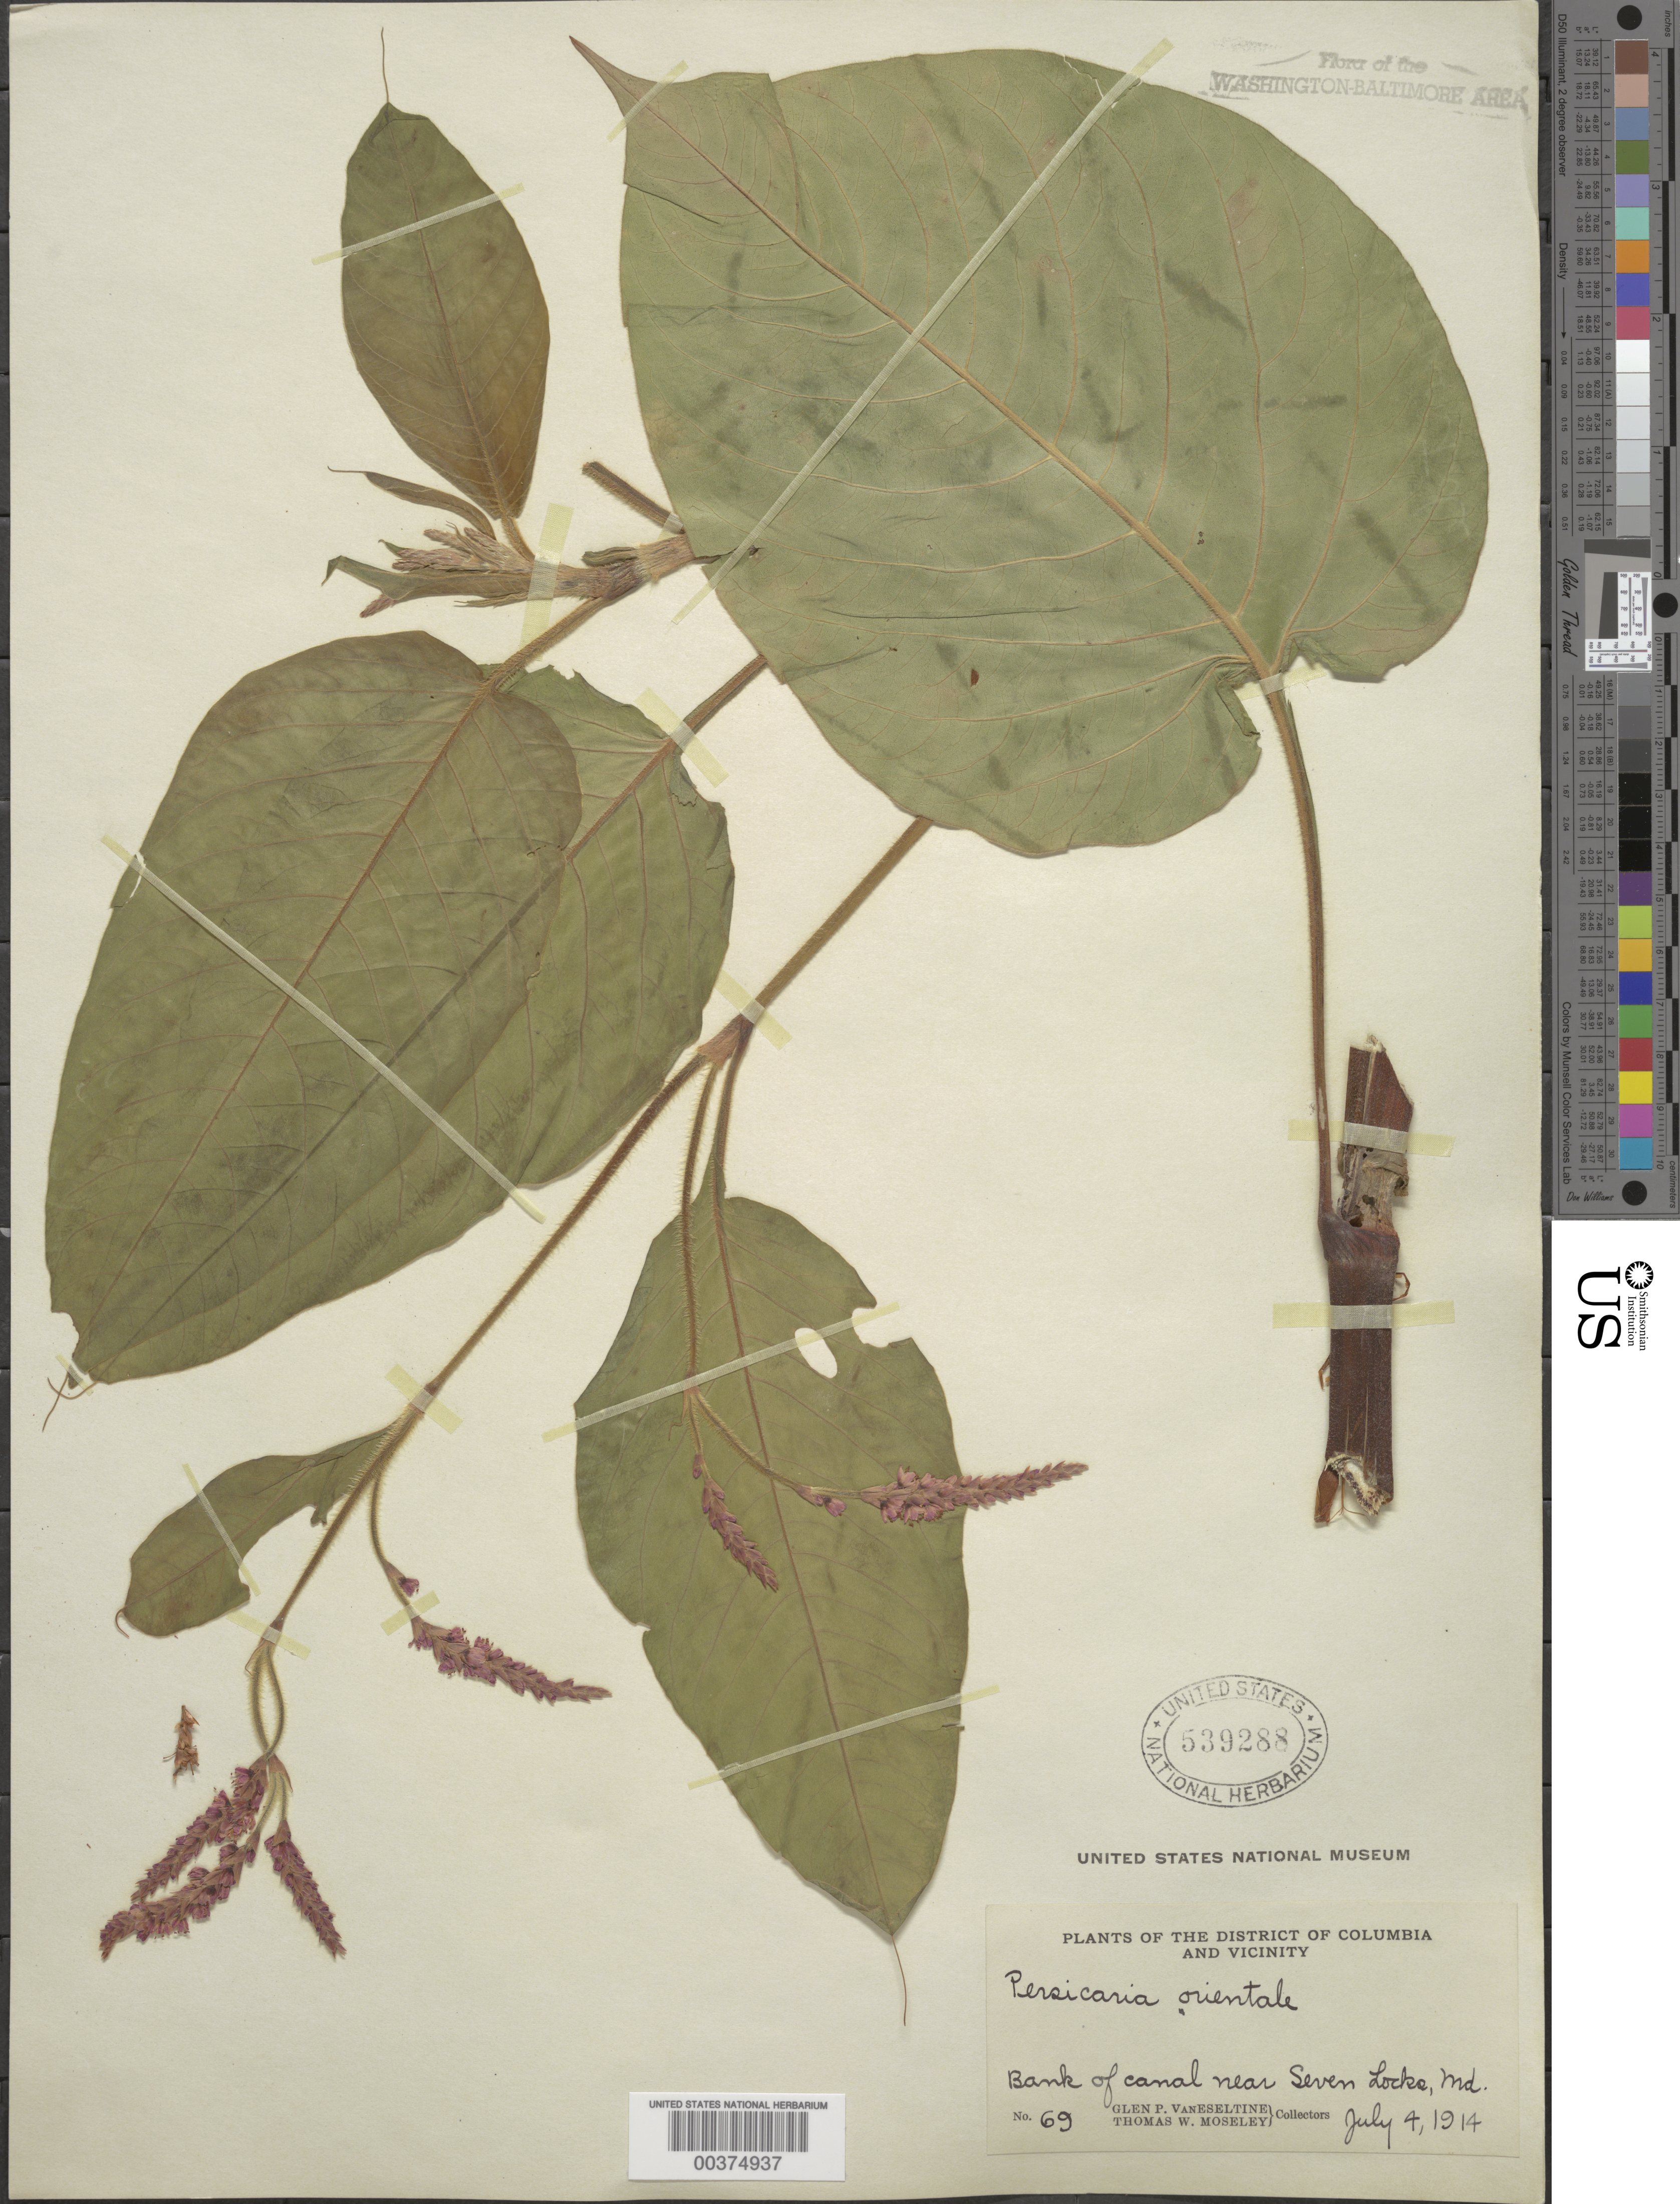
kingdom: Plantae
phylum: Tracheophyta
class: Magnoliopsida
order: Caryophyllales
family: Polygonaceae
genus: Persicaria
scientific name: Persicaria orientalis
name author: (L.) Spach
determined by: Atha, D. E.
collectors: G. P. Van Eseltine & T. Moseley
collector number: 69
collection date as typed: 04 Jul 1914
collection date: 1914-07-04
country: United States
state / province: Maryland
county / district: Montgomery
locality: C. & O. Canal, Seven Locks vicinity C. and O. Canal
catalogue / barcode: US 539288